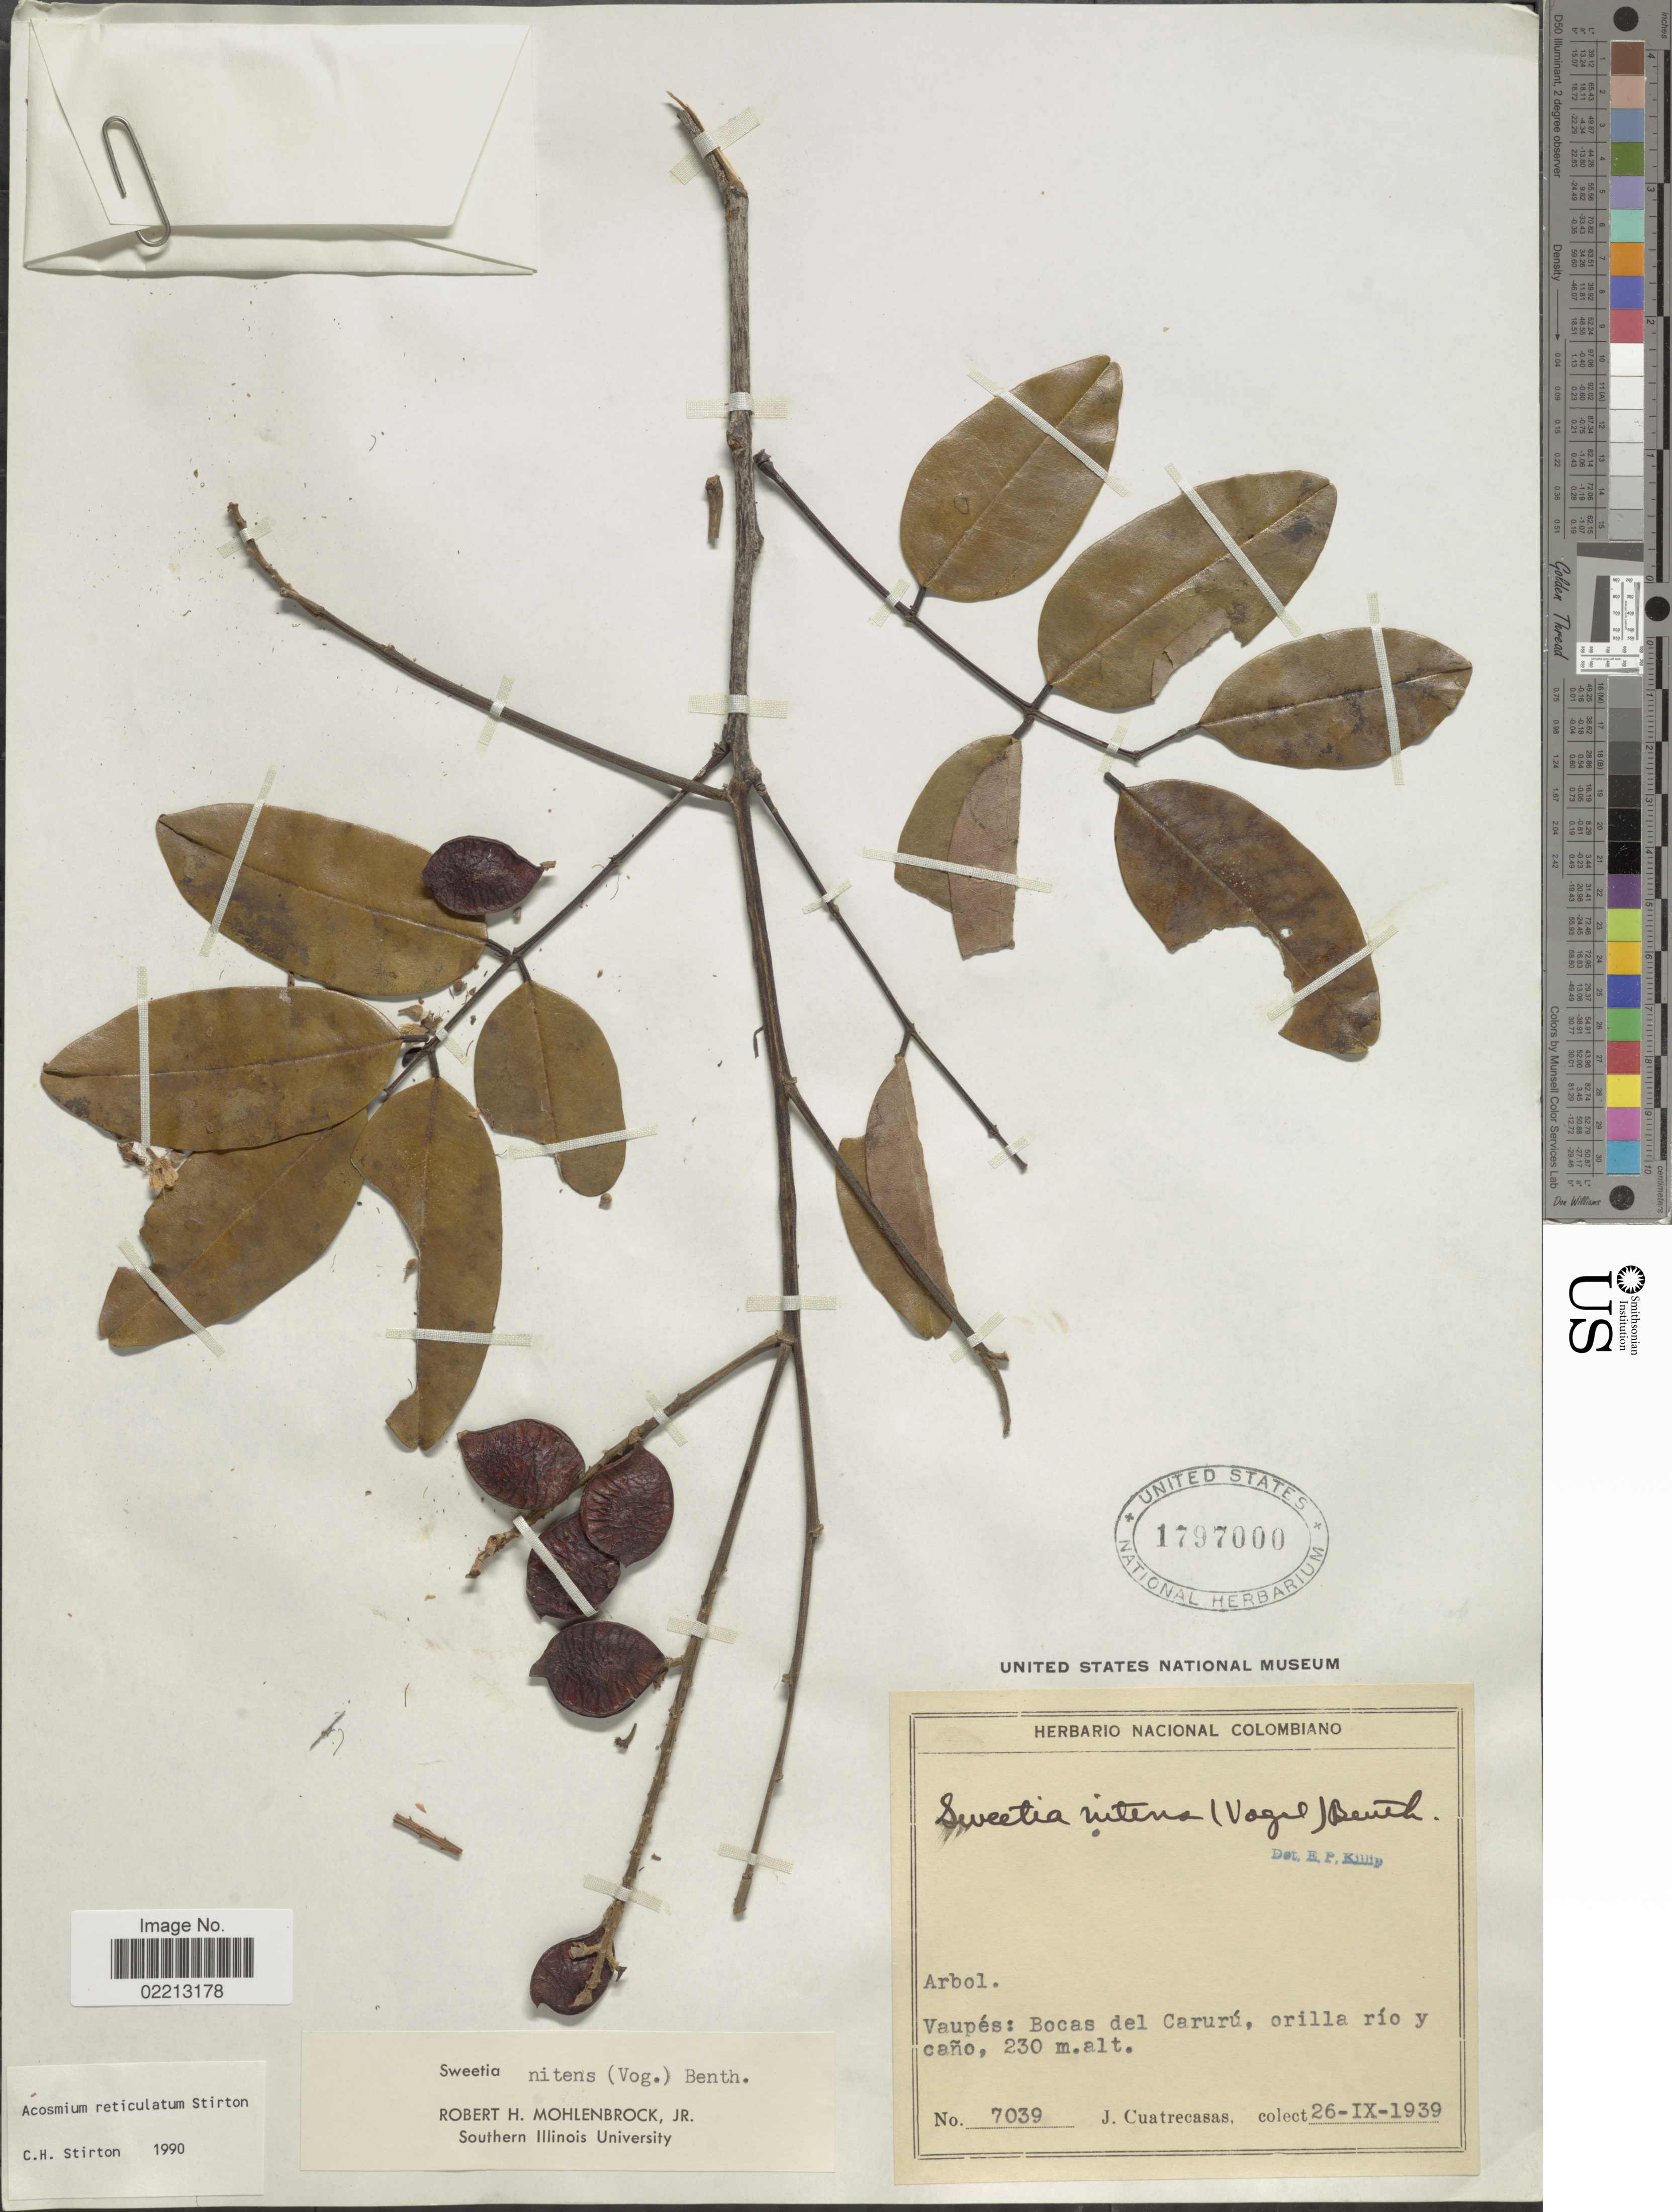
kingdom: Plantae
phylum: Tracheophyta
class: Magnoliopsida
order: Fabales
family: Fabaceae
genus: Acosmium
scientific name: Acosmium reticulatum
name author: Stirton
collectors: J. Cuatrecasas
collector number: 7039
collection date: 1939-09-26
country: Colombia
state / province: Vaupés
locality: Bocas del Caruru, orilla rio y cano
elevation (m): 230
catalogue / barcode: US 1797000